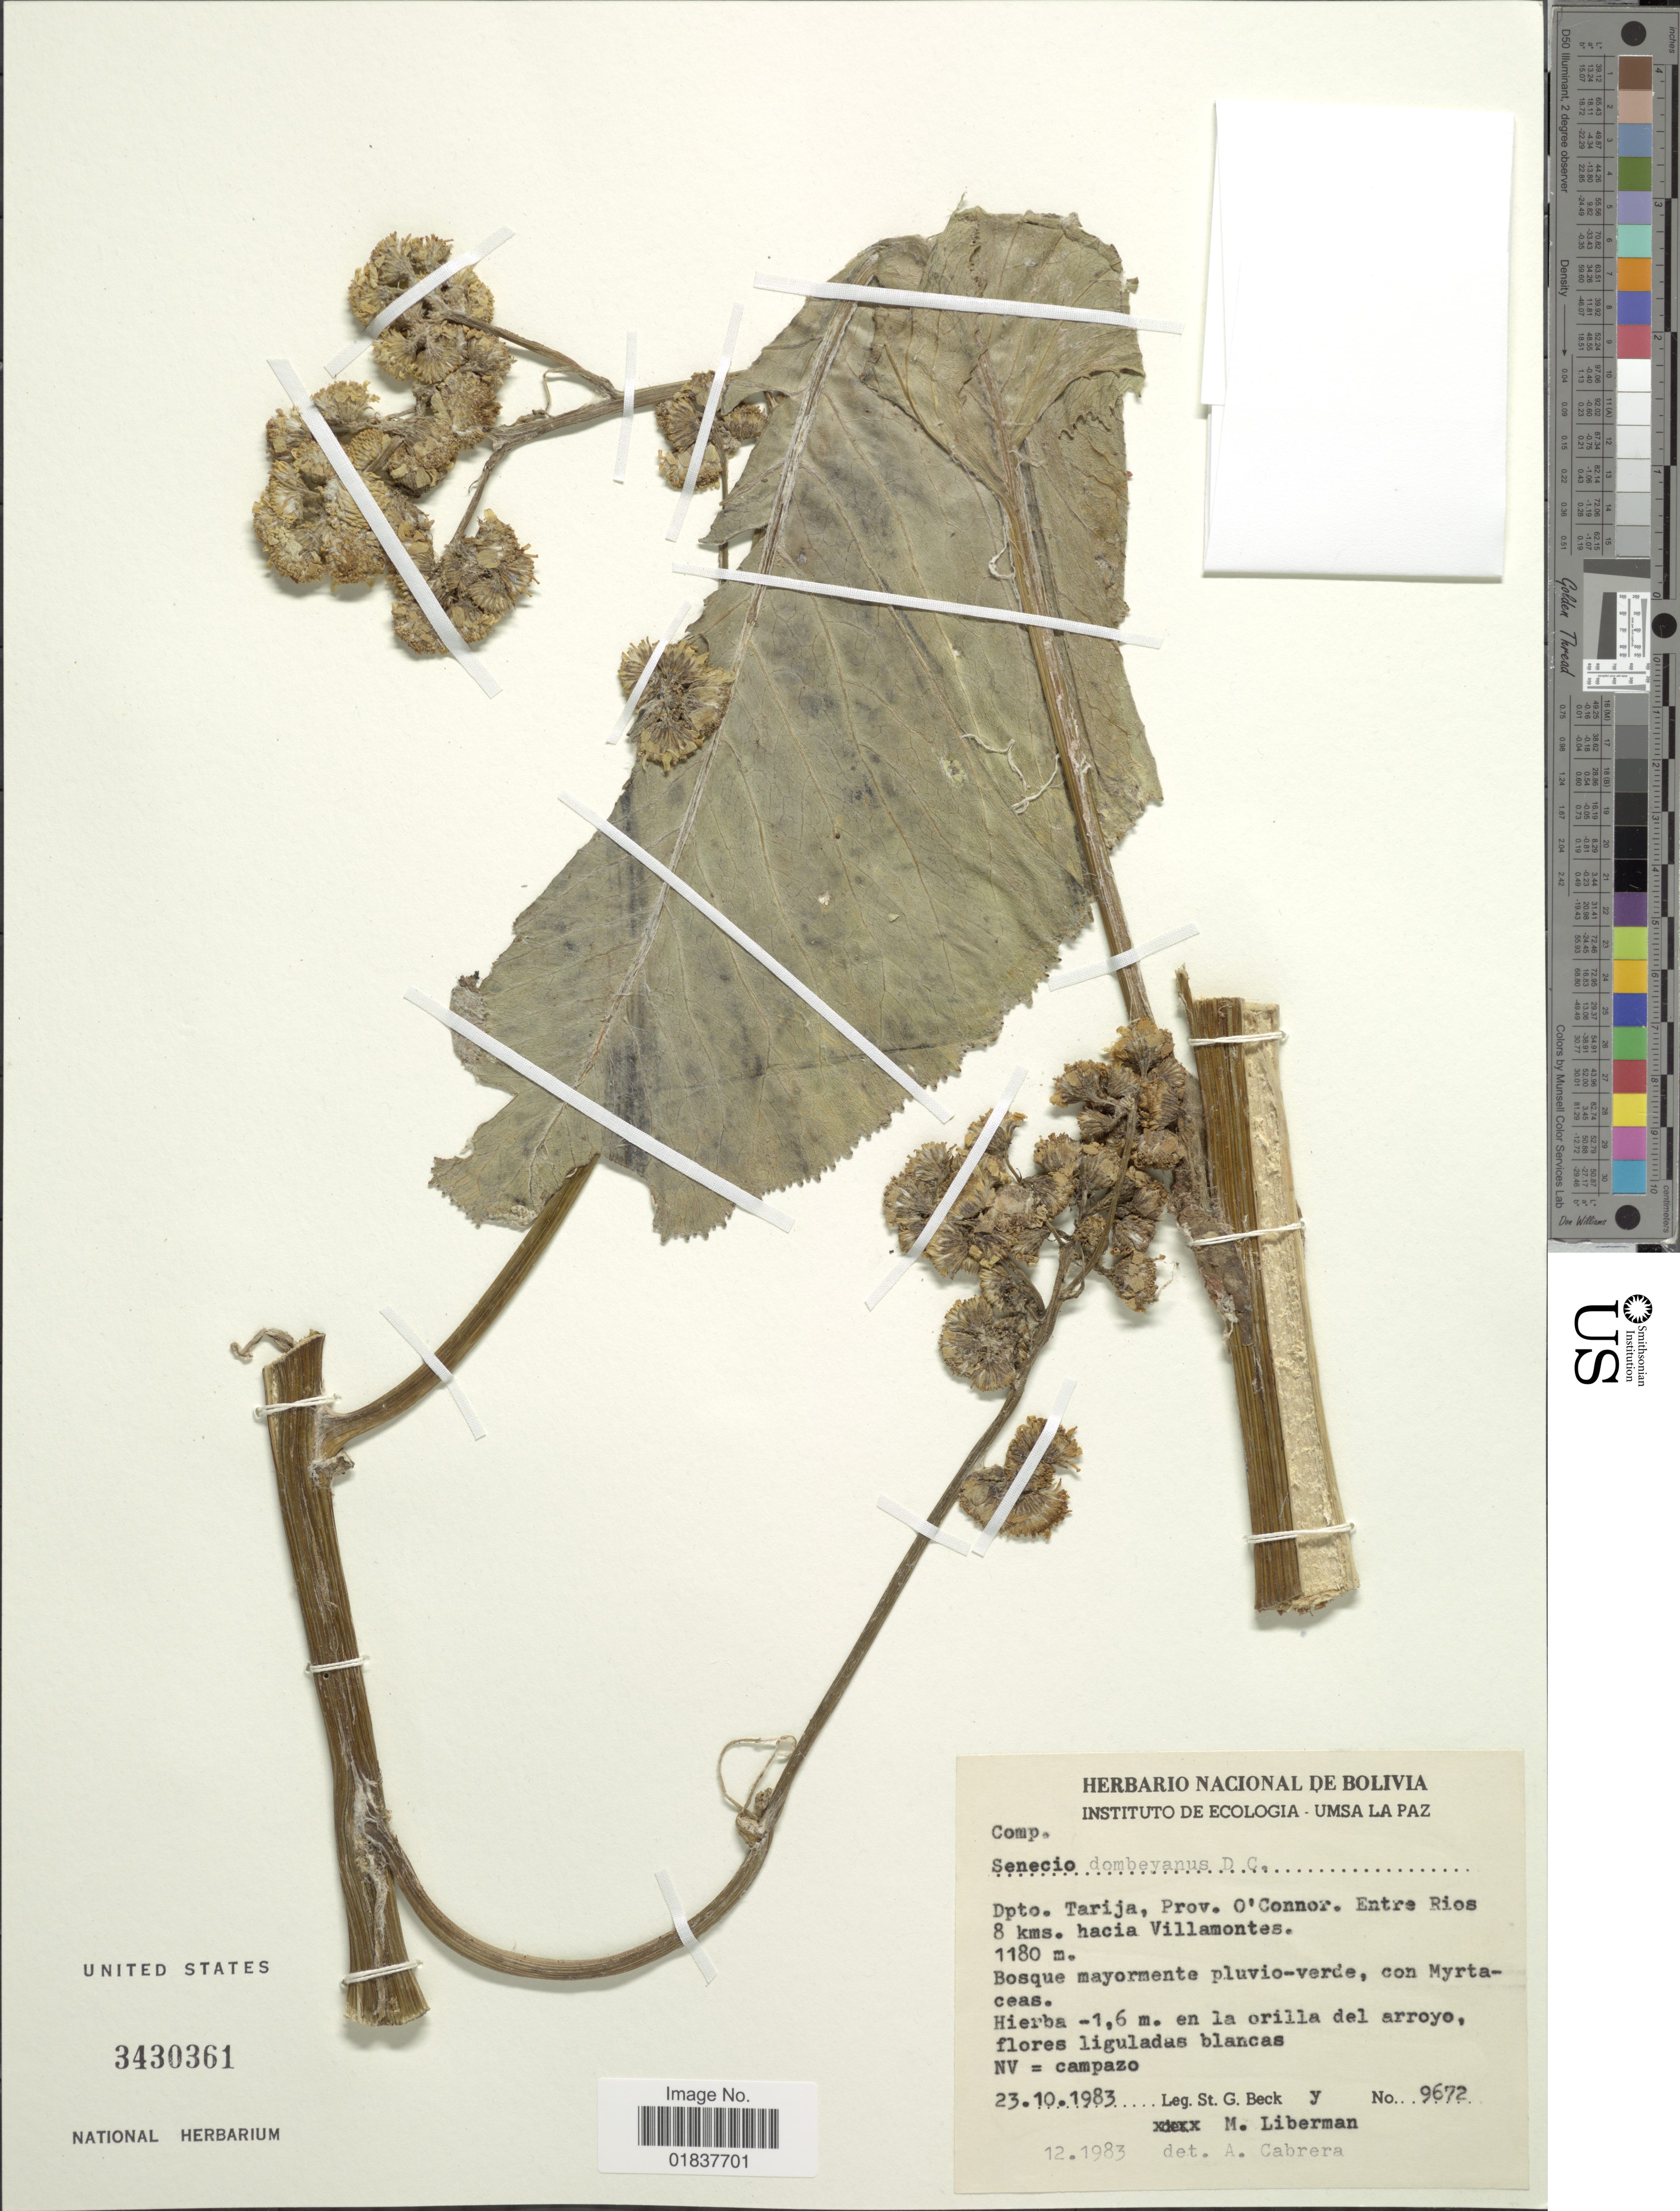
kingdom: Plantae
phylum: Tracheophyta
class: Magnoliopsida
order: Asterales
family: Asteraceae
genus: Senecio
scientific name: Senecio dombeyanus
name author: DC.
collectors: S. G. Beck & M. Liberman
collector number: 9672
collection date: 1983-10-23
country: Bolivia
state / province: Tarija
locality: Prov. O'Connor, entre Rios 8 kms hacia Villamontes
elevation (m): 1180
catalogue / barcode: US 3430361